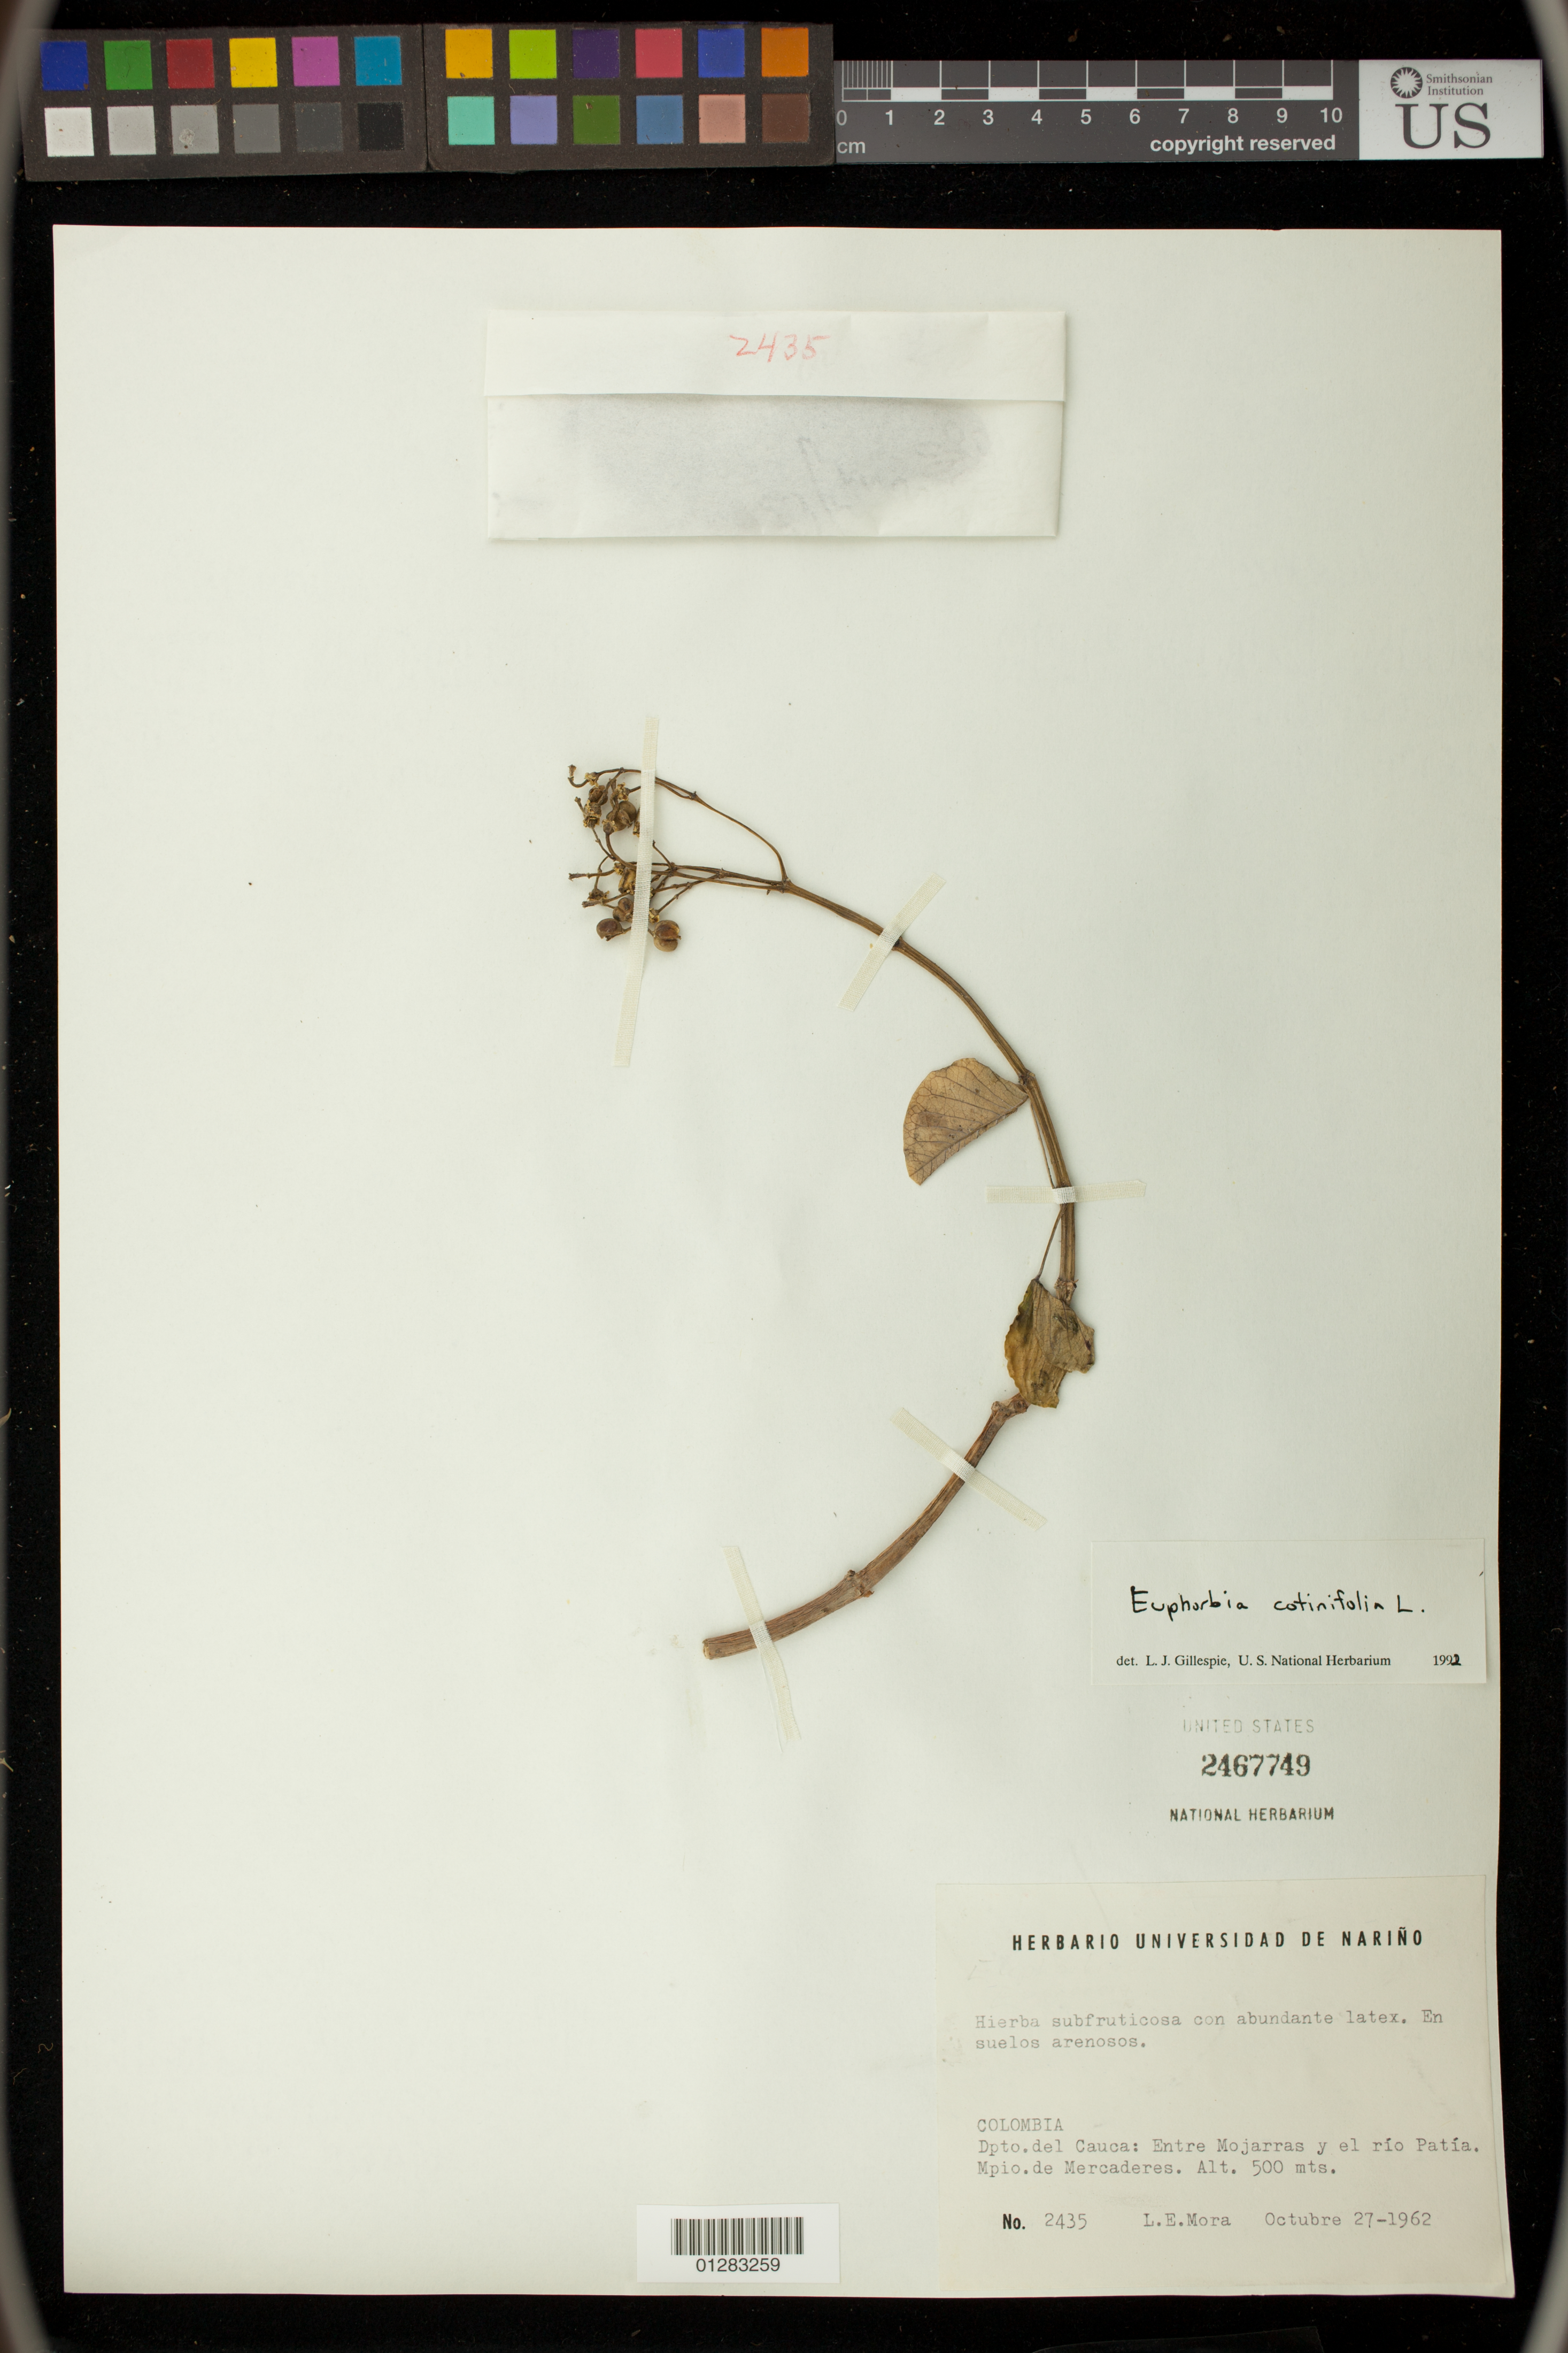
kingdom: Plantae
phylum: Tracheophyta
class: Magnoliopsida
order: Malpighiales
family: Euphorbiaceae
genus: Euphorbia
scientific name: Euphorbia cotinifolia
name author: L.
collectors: L. E. Mora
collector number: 2435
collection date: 1962-10-27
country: Colombia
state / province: Cauca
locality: Entre Mojarras y el rio Patia. Mpio. de Mercaderas.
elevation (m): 500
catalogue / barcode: US 2467749